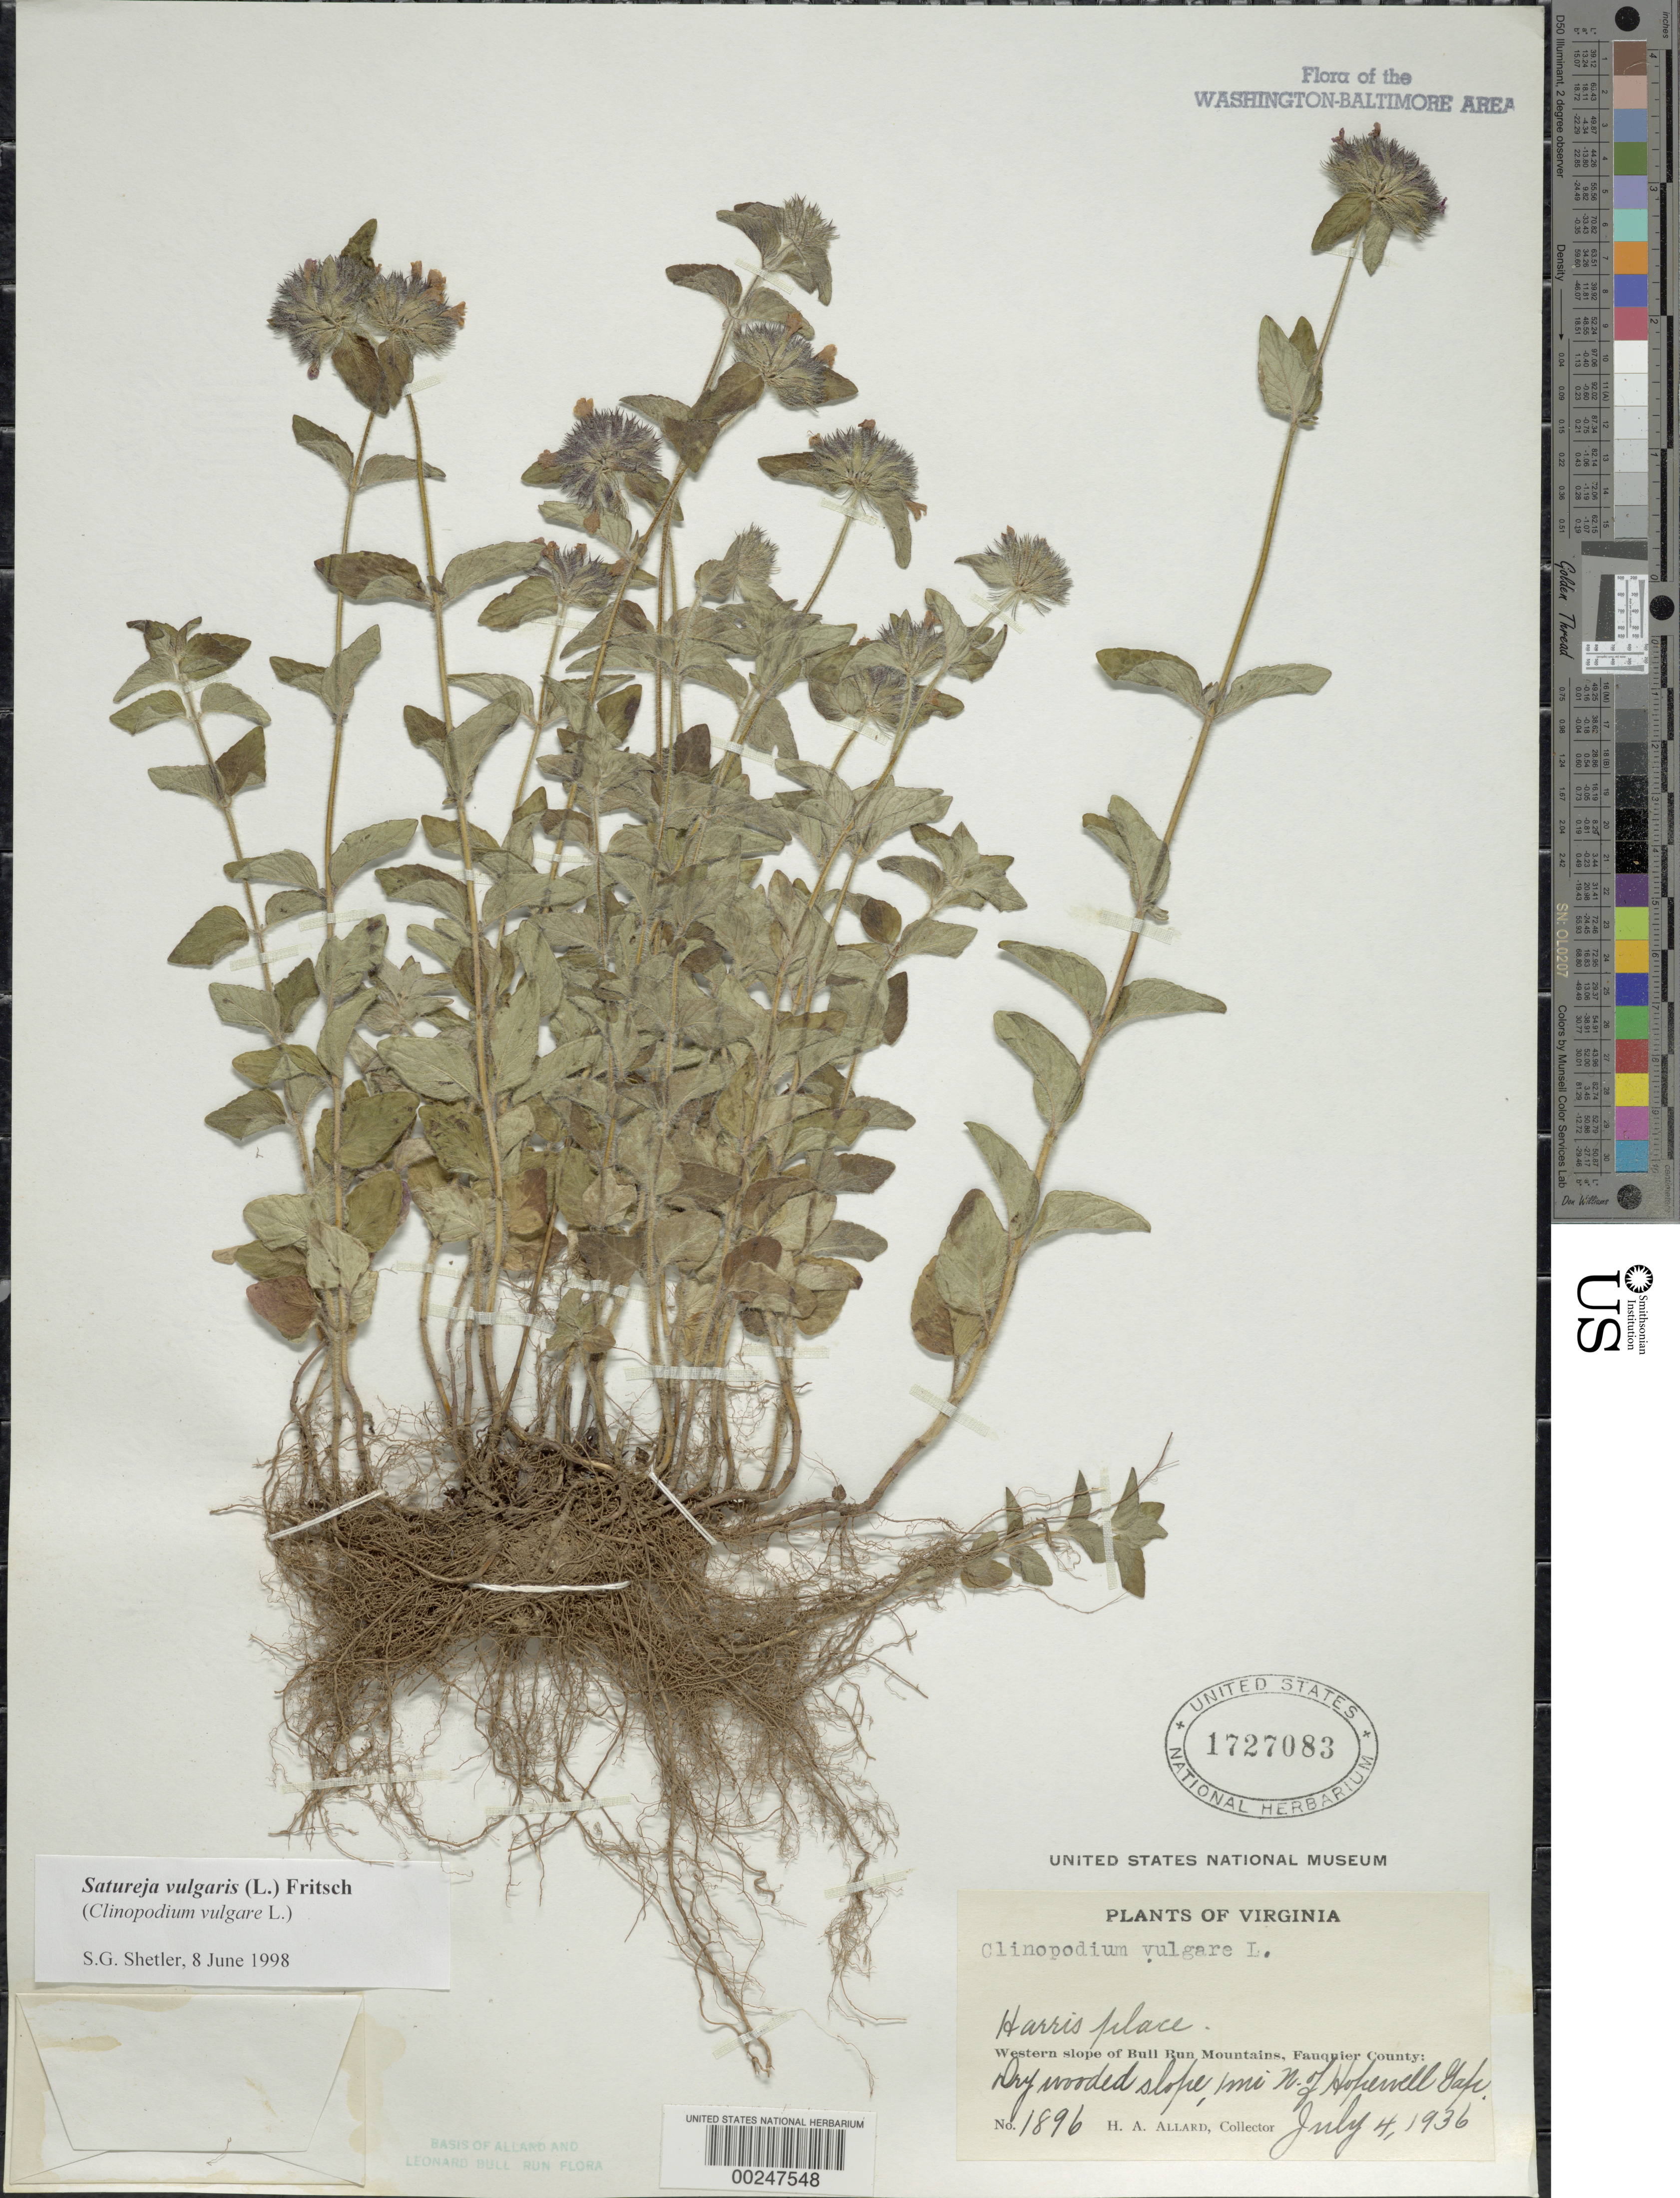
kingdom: Plantae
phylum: Tracheophyta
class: Magnoliopsida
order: Lamiales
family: Lamiaceae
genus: Clinopodium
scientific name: Clinopodium vulgare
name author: L.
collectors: H. A. Allard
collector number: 1896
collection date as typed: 04 Jul 1936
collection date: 1936-07-04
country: United States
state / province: Virginia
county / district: Fauquier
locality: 1 mi. N of Hopewell Gap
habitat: Dry wooded slope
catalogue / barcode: US 1727083